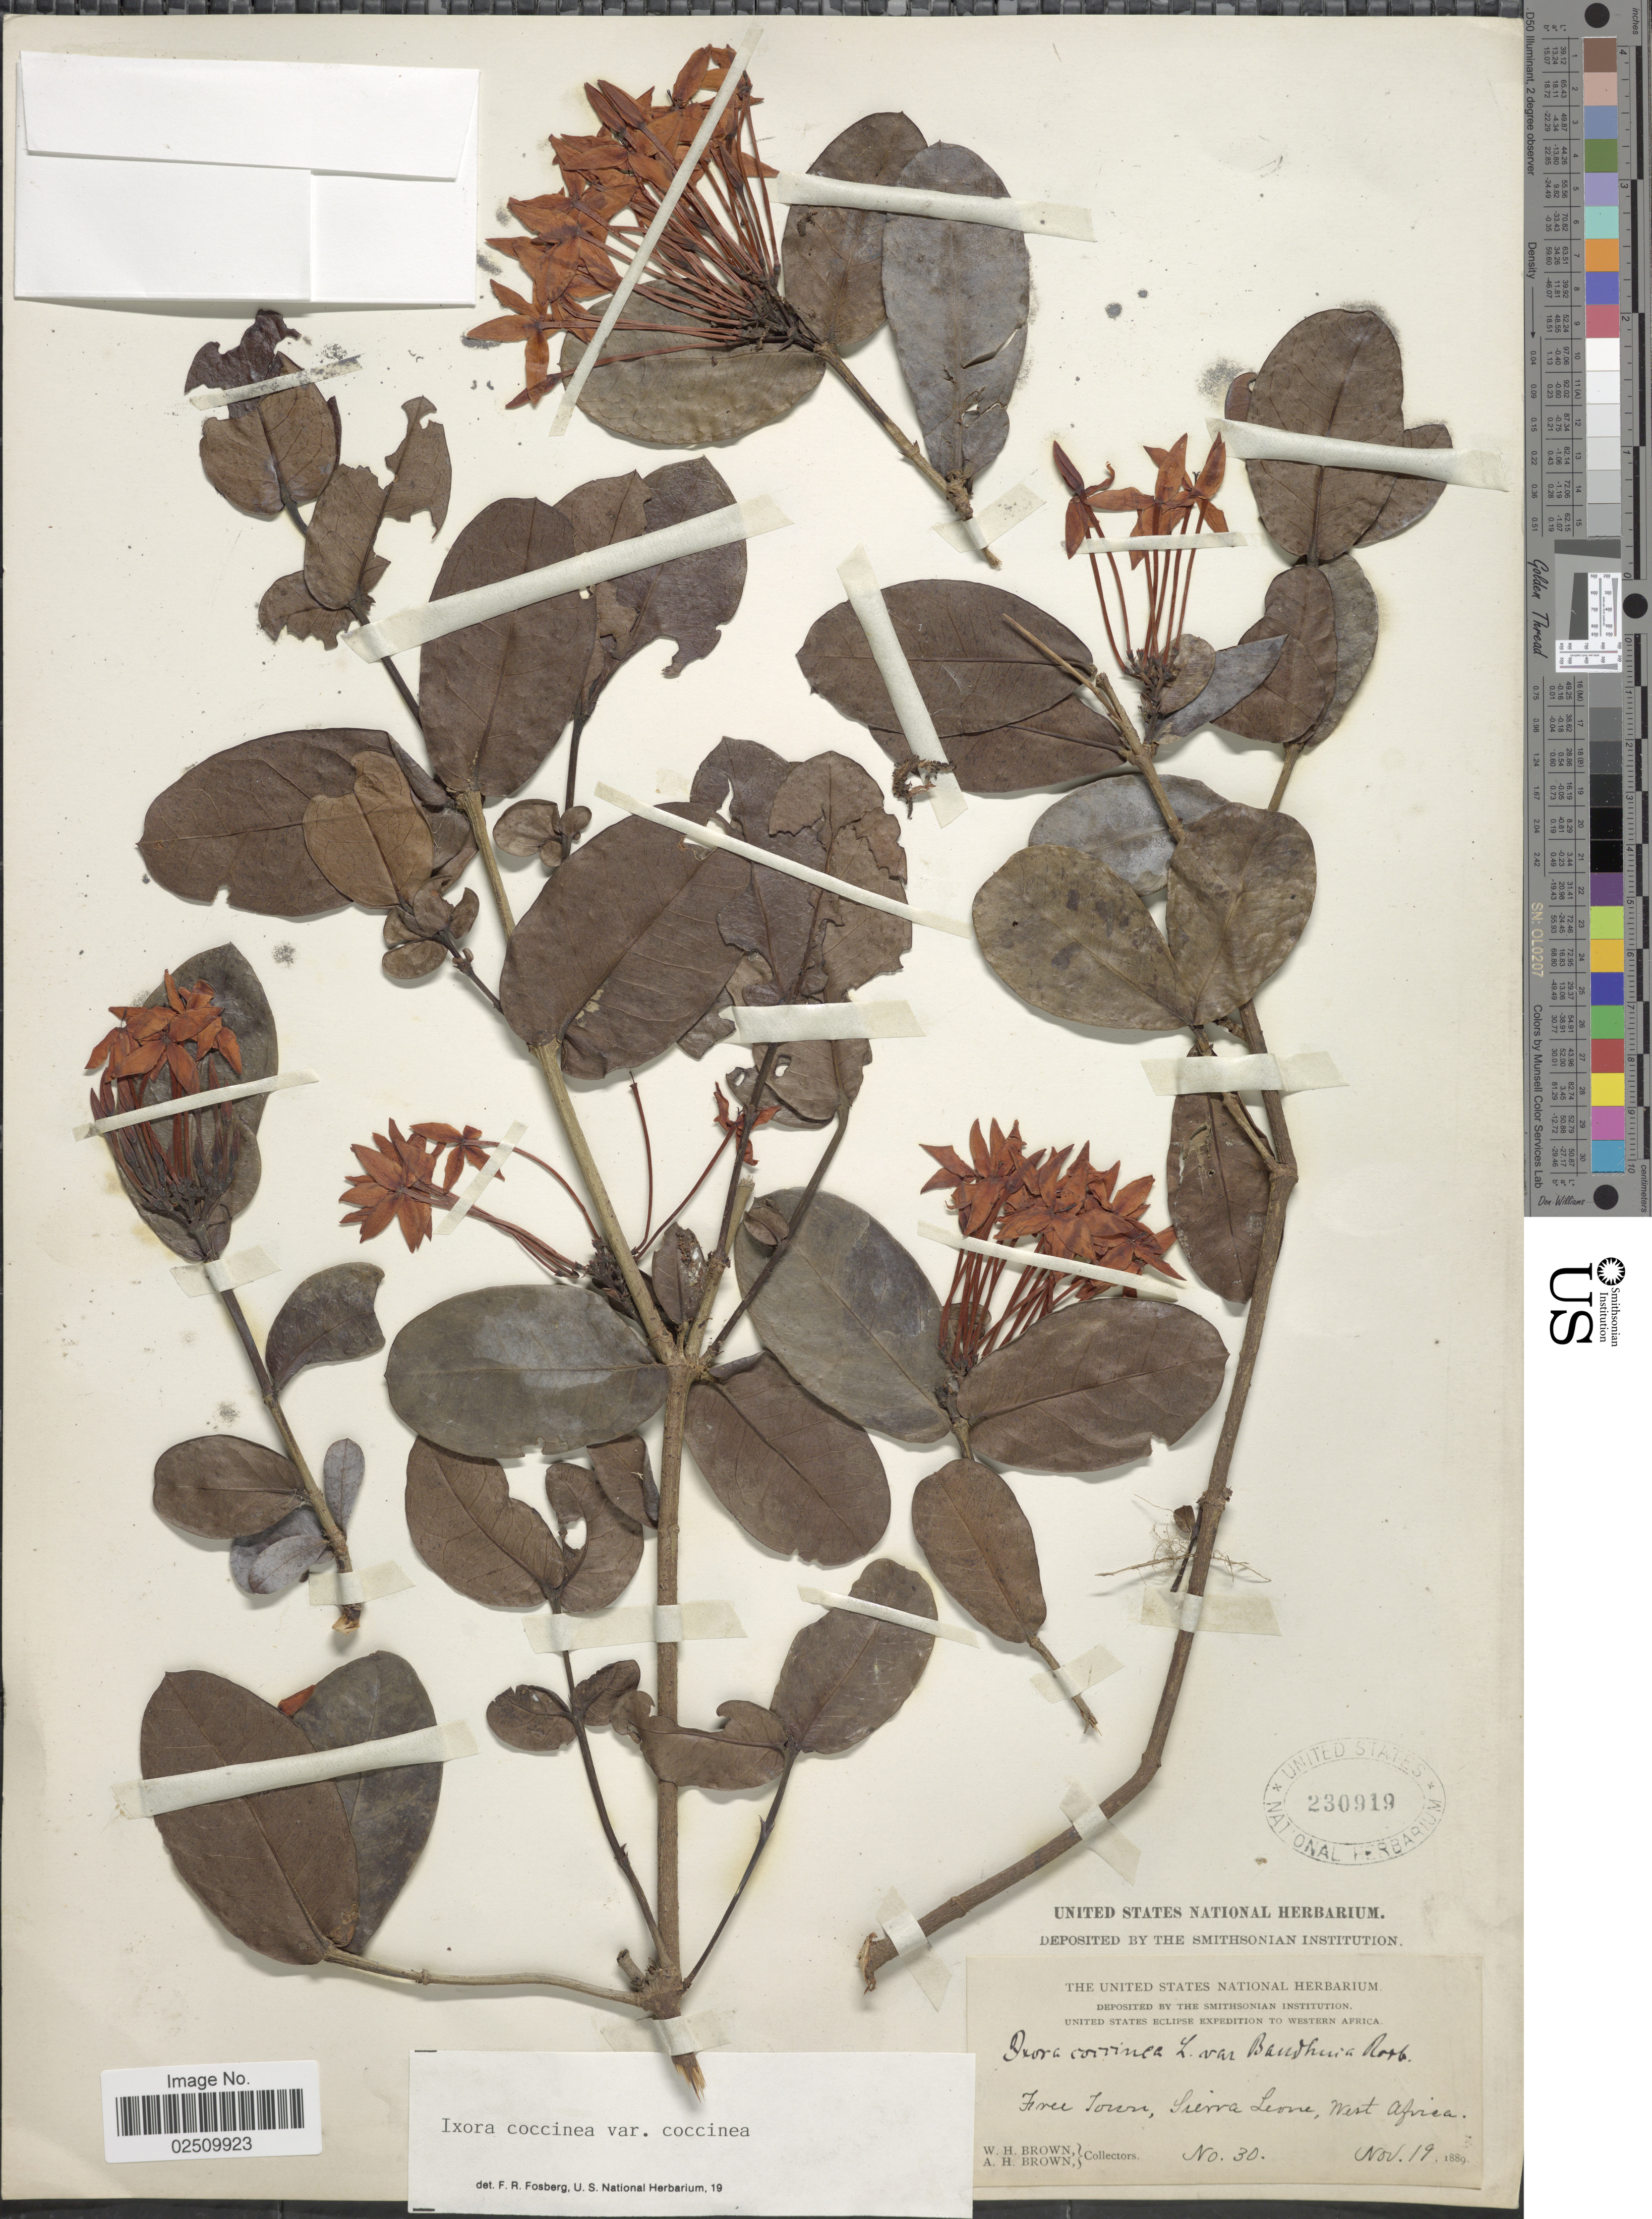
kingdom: Plantae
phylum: Tracheophyta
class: Magnoliopsida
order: Gentianales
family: Rubiaceae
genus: Ixora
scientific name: Ixora coccinea var. coccinea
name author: L.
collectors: W. H. Brown & A. H. Brown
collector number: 30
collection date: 1889-11-19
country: Sierra Leone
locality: Western Africa. Free Town, West Africa.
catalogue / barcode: US 230919